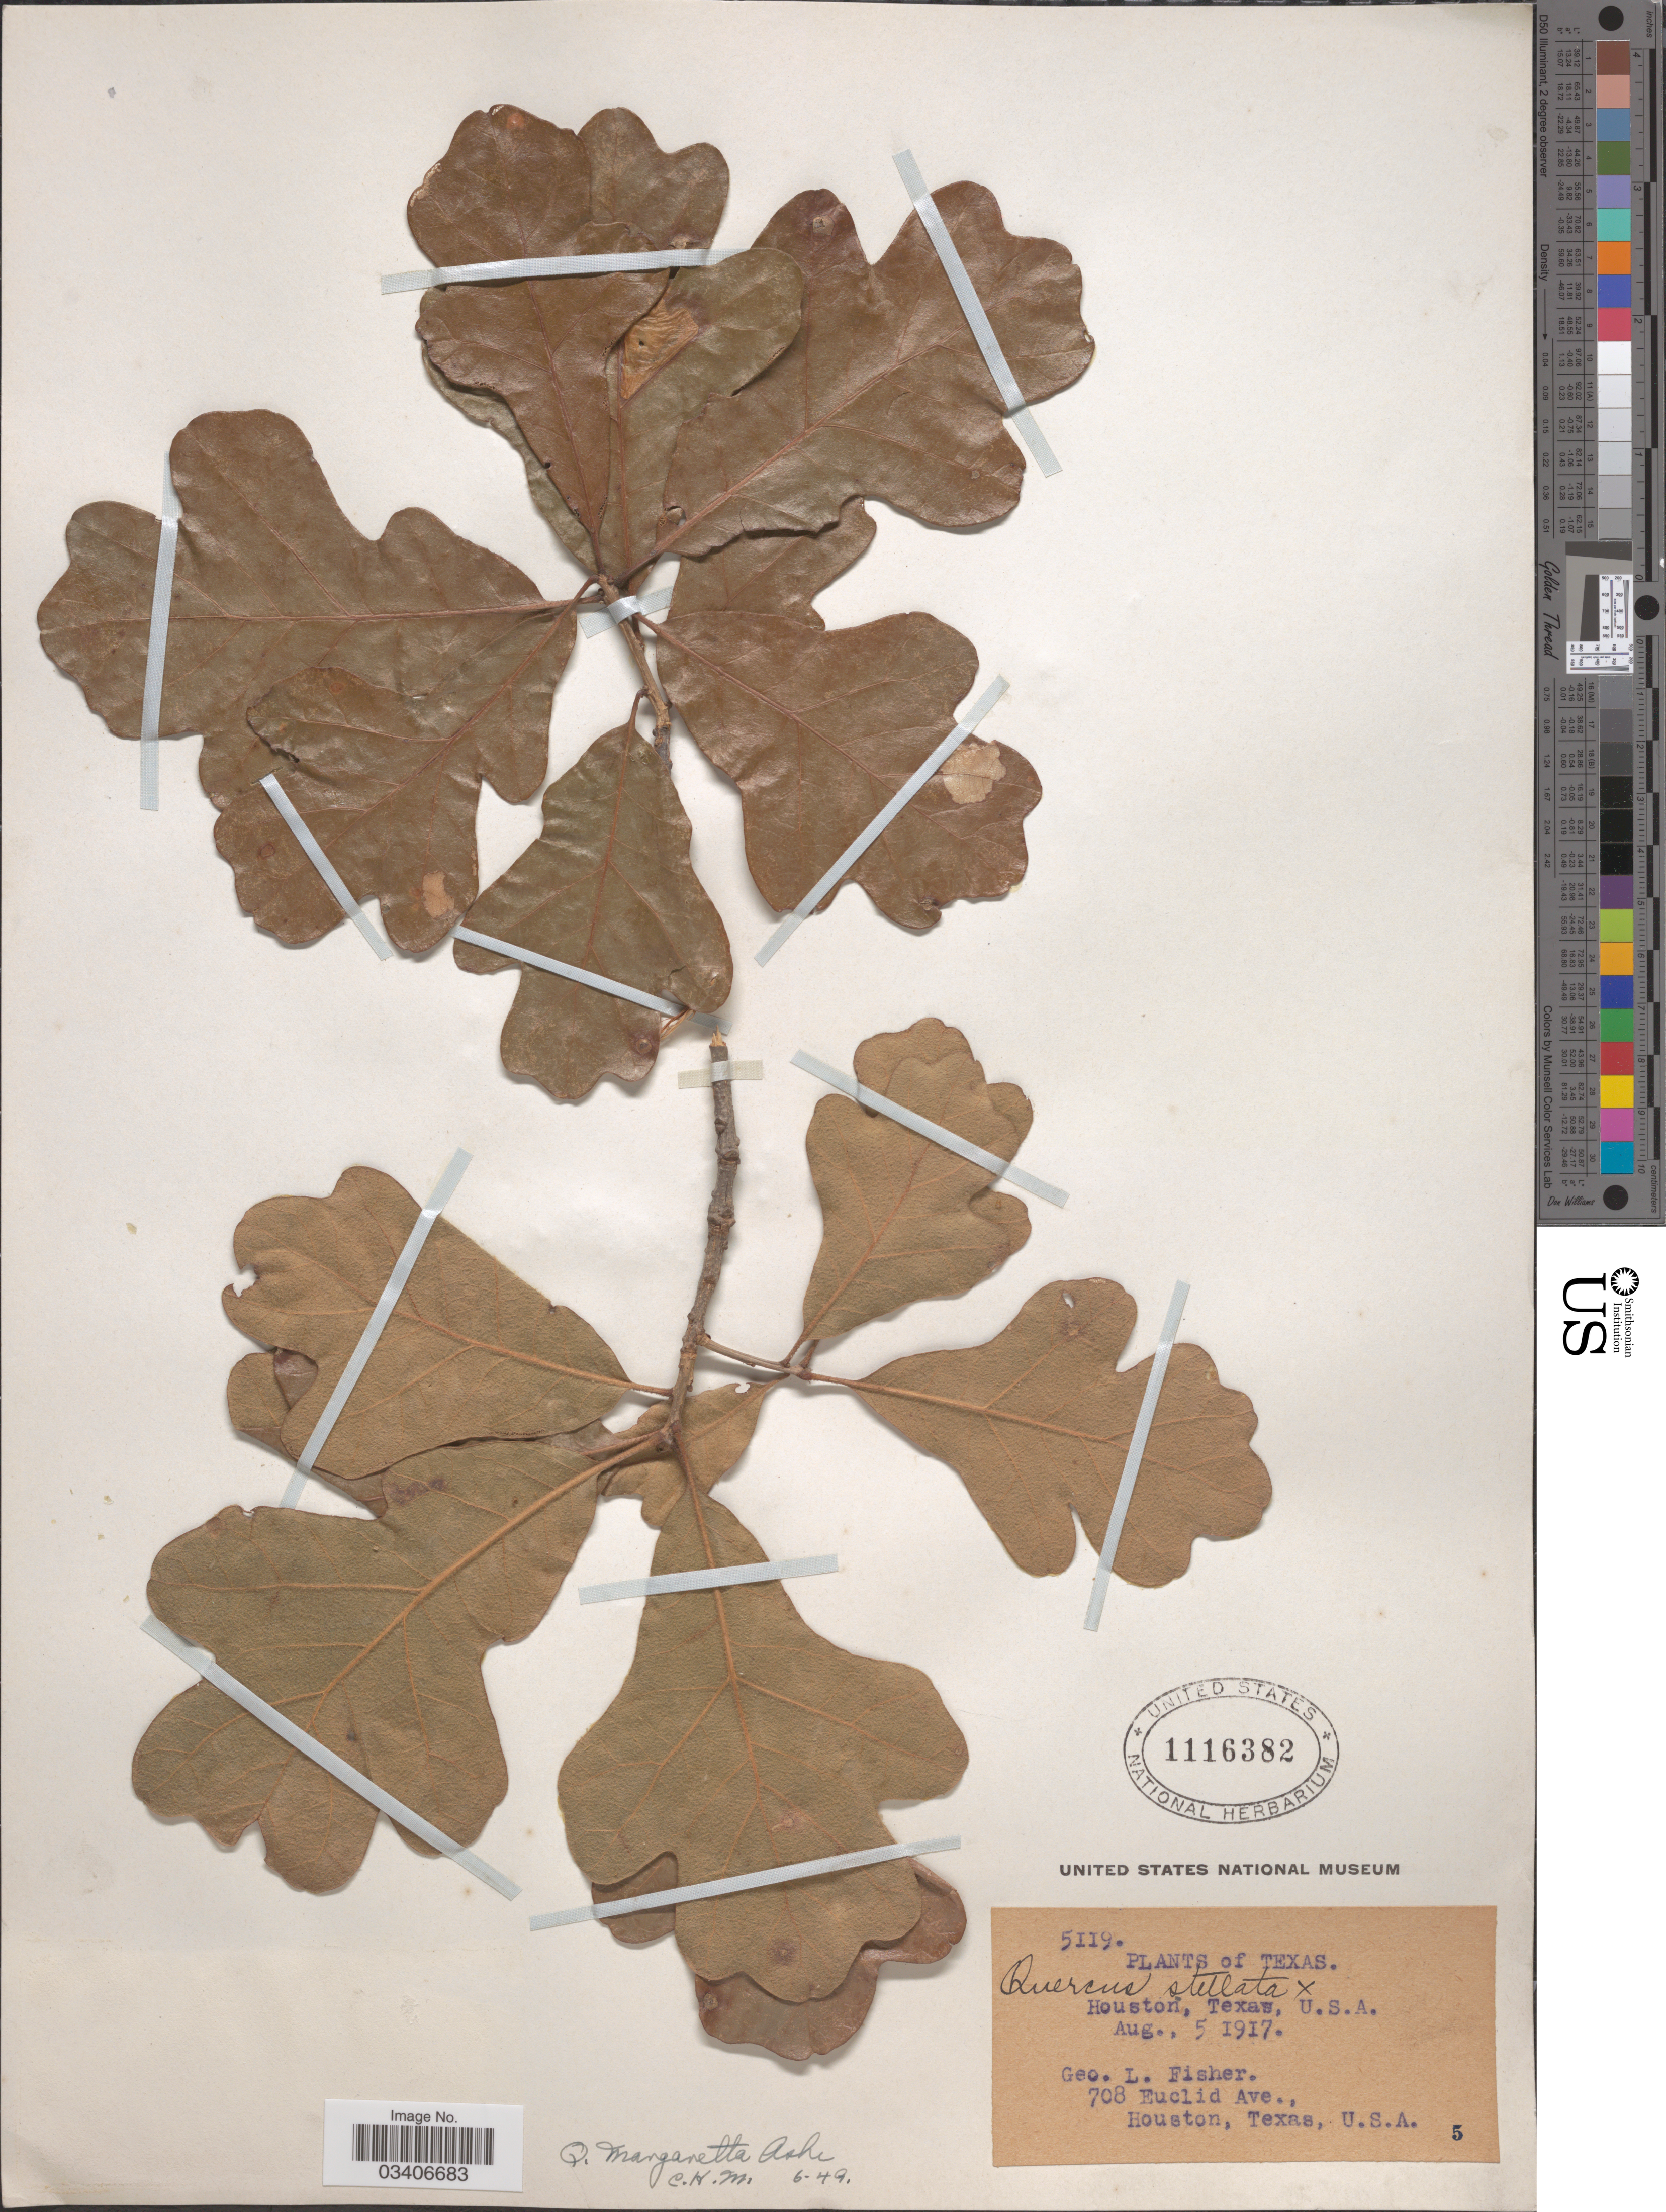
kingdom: Plantae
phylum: Tracheophyta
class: Magnoliopsida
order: Fagales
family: Fagaceae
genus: Quercus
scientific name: Quercus margarettae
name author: Ashe ex Small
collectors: G. L. Fisher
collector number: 5119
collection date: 1917-08-05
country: United States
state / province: Texas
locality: Houston.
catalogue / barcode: US 1116382